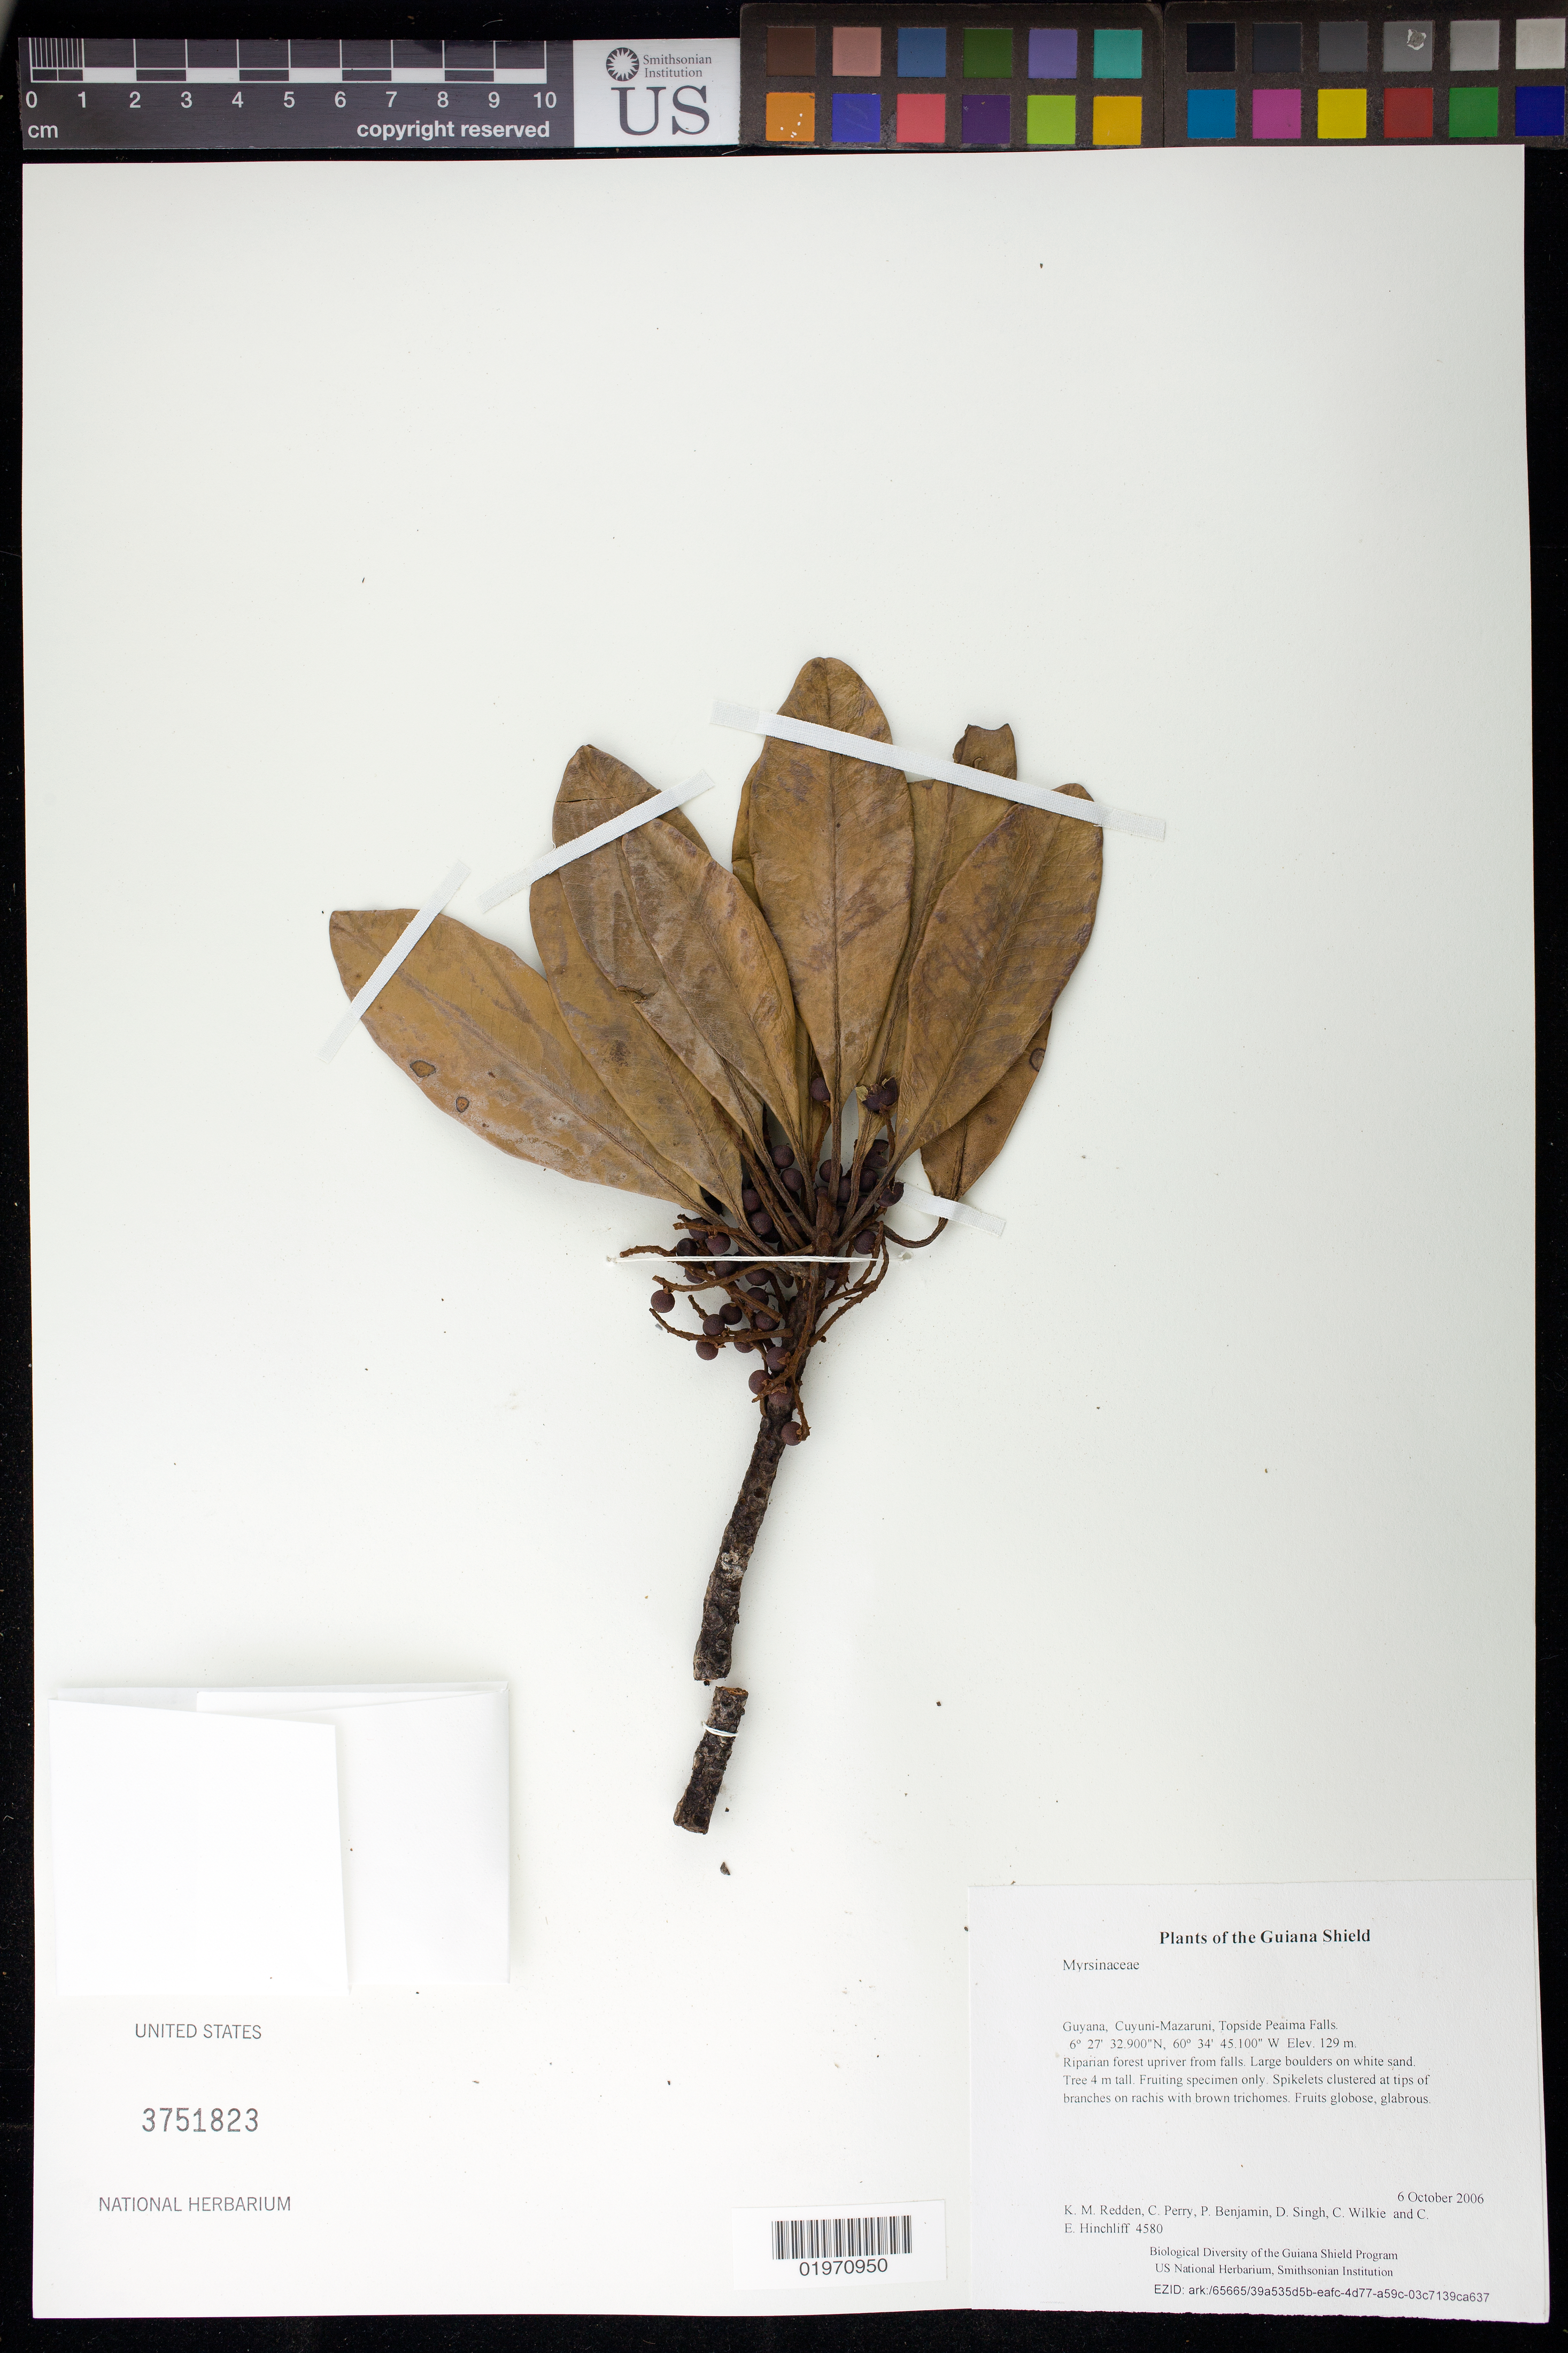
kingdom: Plantae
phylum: Tracheophyta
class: Magnoliopsida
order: Ericales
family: Primulaceae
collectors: K. M. Redden, C. Perry, P. Benjamin, D. Singh, C. Wilkie & C. E. Hinchliff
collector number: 4580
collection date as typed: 6 October 2006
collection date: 2006-10-06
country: Guyana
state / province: Cuyuni-Mazaruni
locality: Topside Peaima Falls.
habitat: Riparian forest upriver from falls. Large boulders on white sand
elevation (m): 129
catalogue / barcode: US 3751823